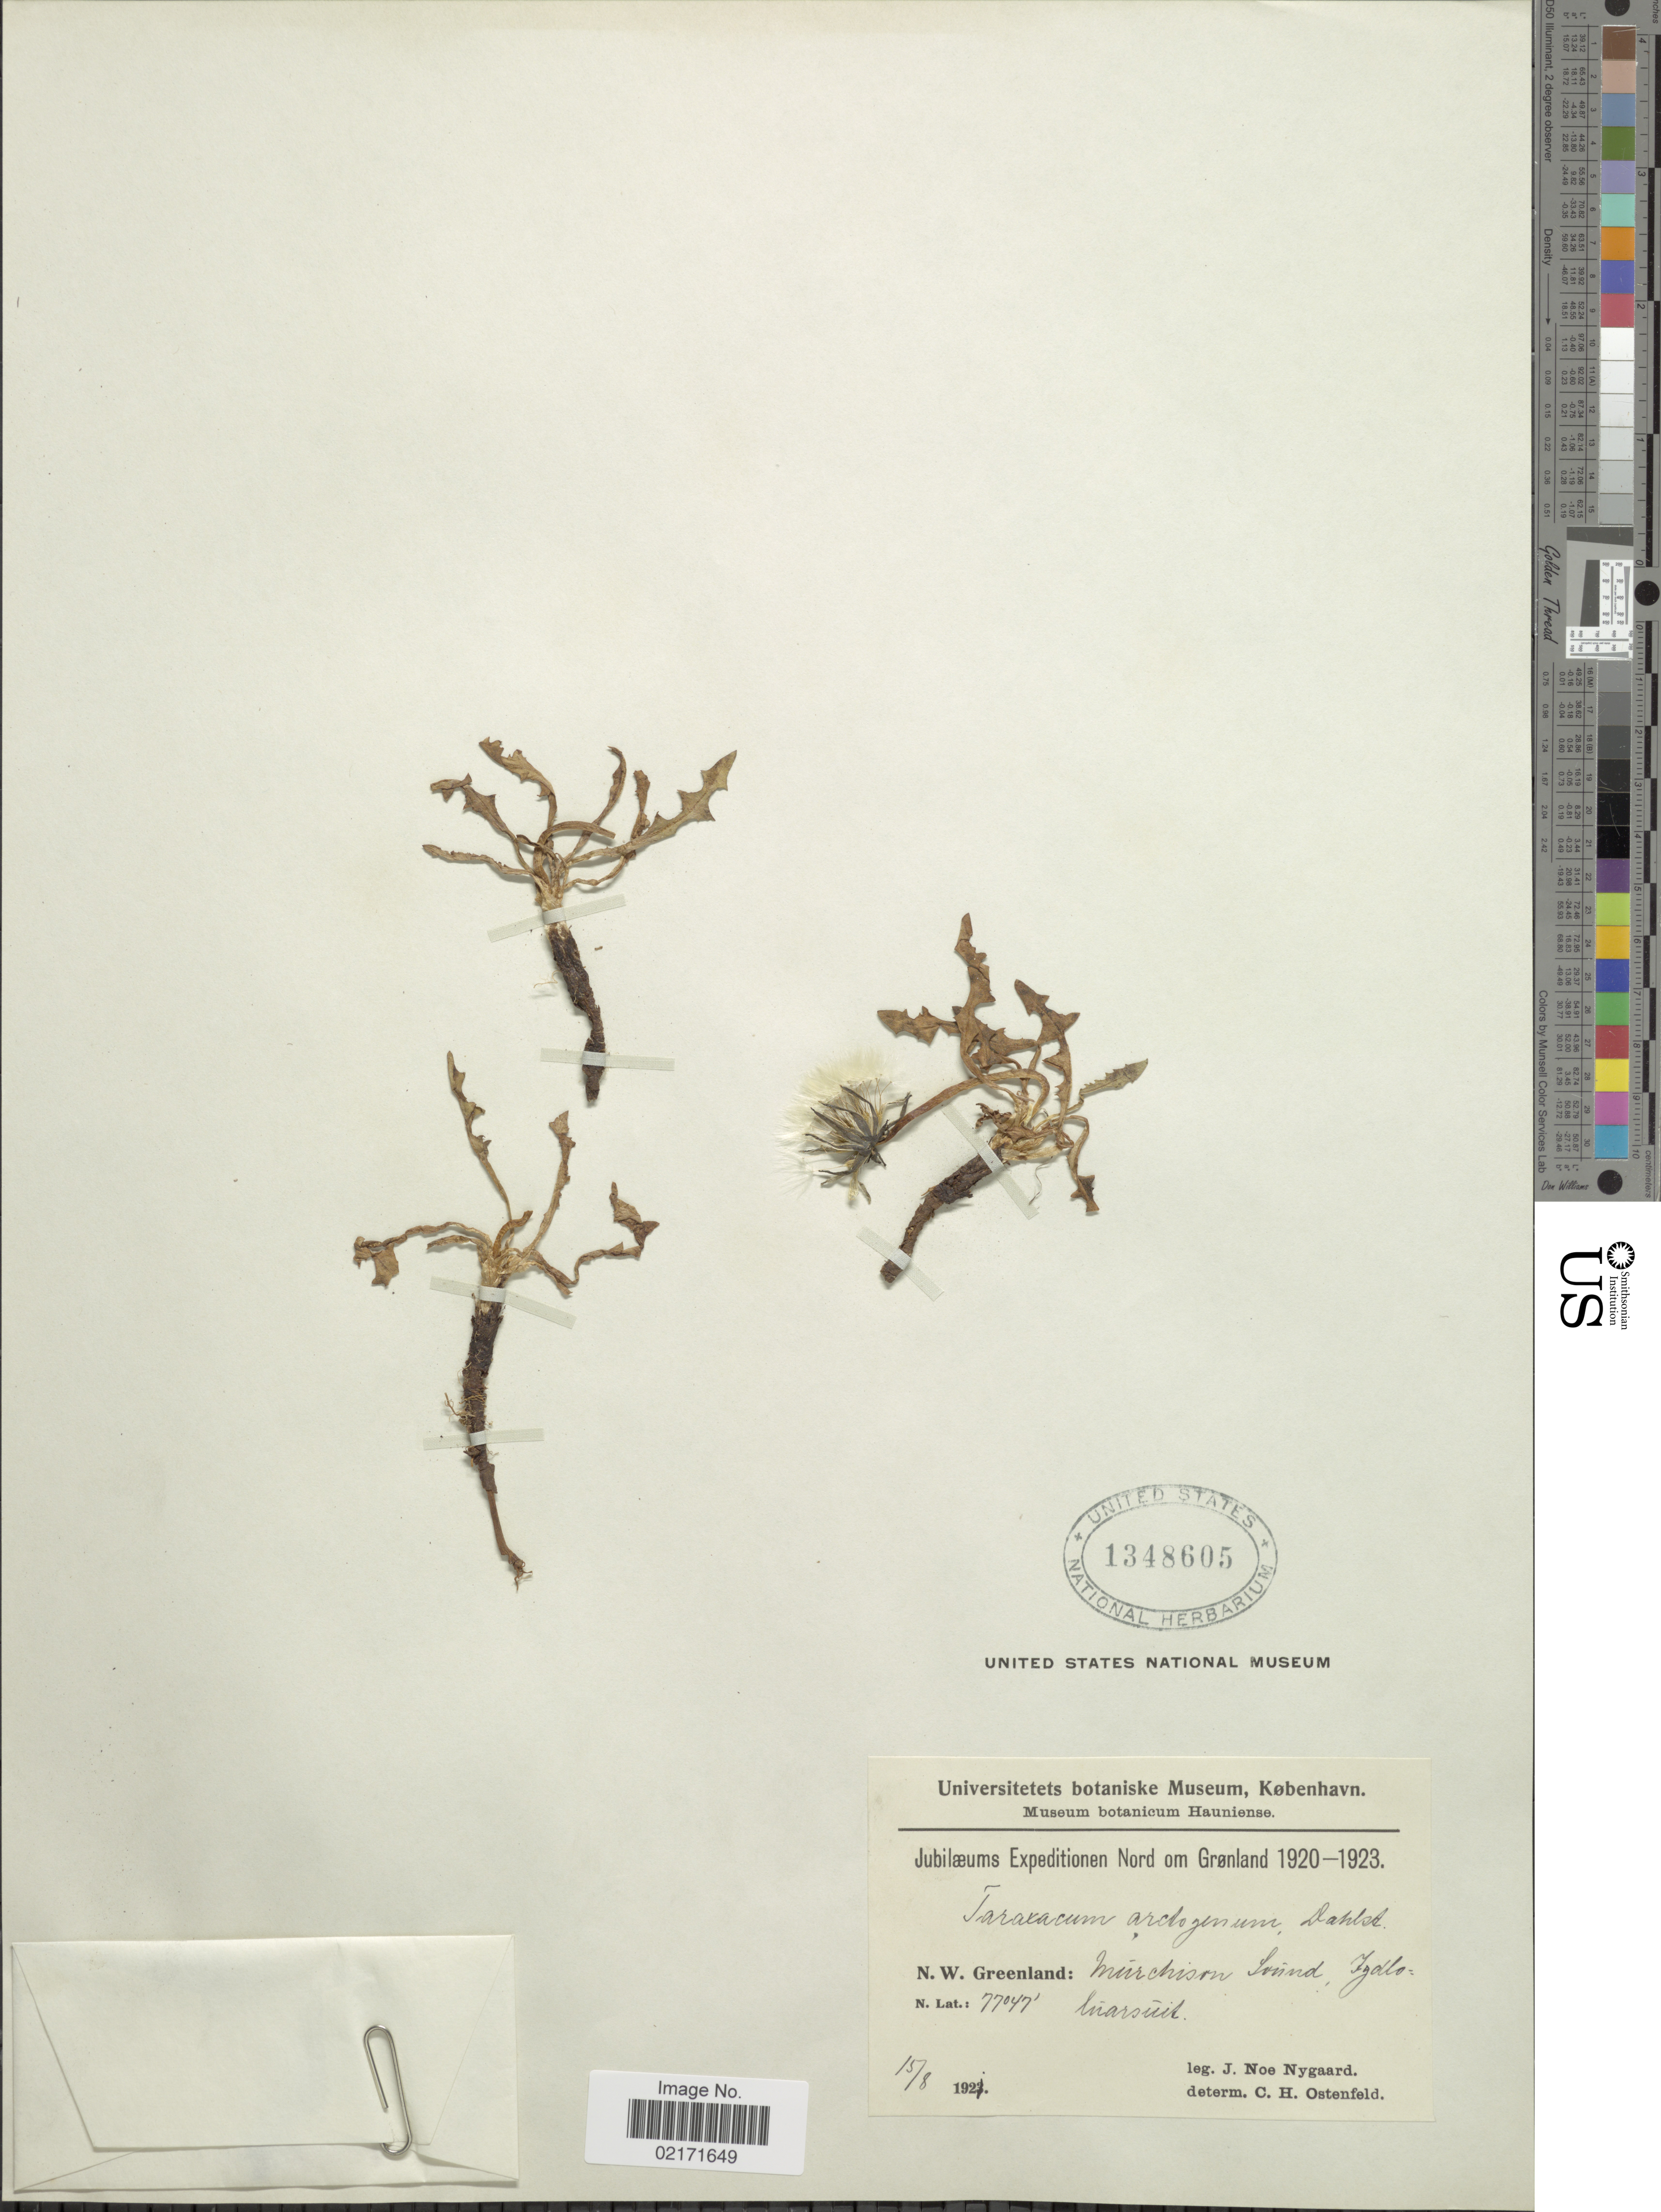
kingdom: Plantae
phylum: Tracheophyta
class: Magnoliopsida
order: Asterales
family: Asteraceae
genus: Taraxacum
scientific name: Taraxacum arctogenum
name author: Dahlst.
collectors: J. Nygaard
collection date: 1921-08-15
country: Greenland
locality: N.W. Greenland:, Murchison Sound, Igdloluarsuit.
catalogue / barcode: US 1348605